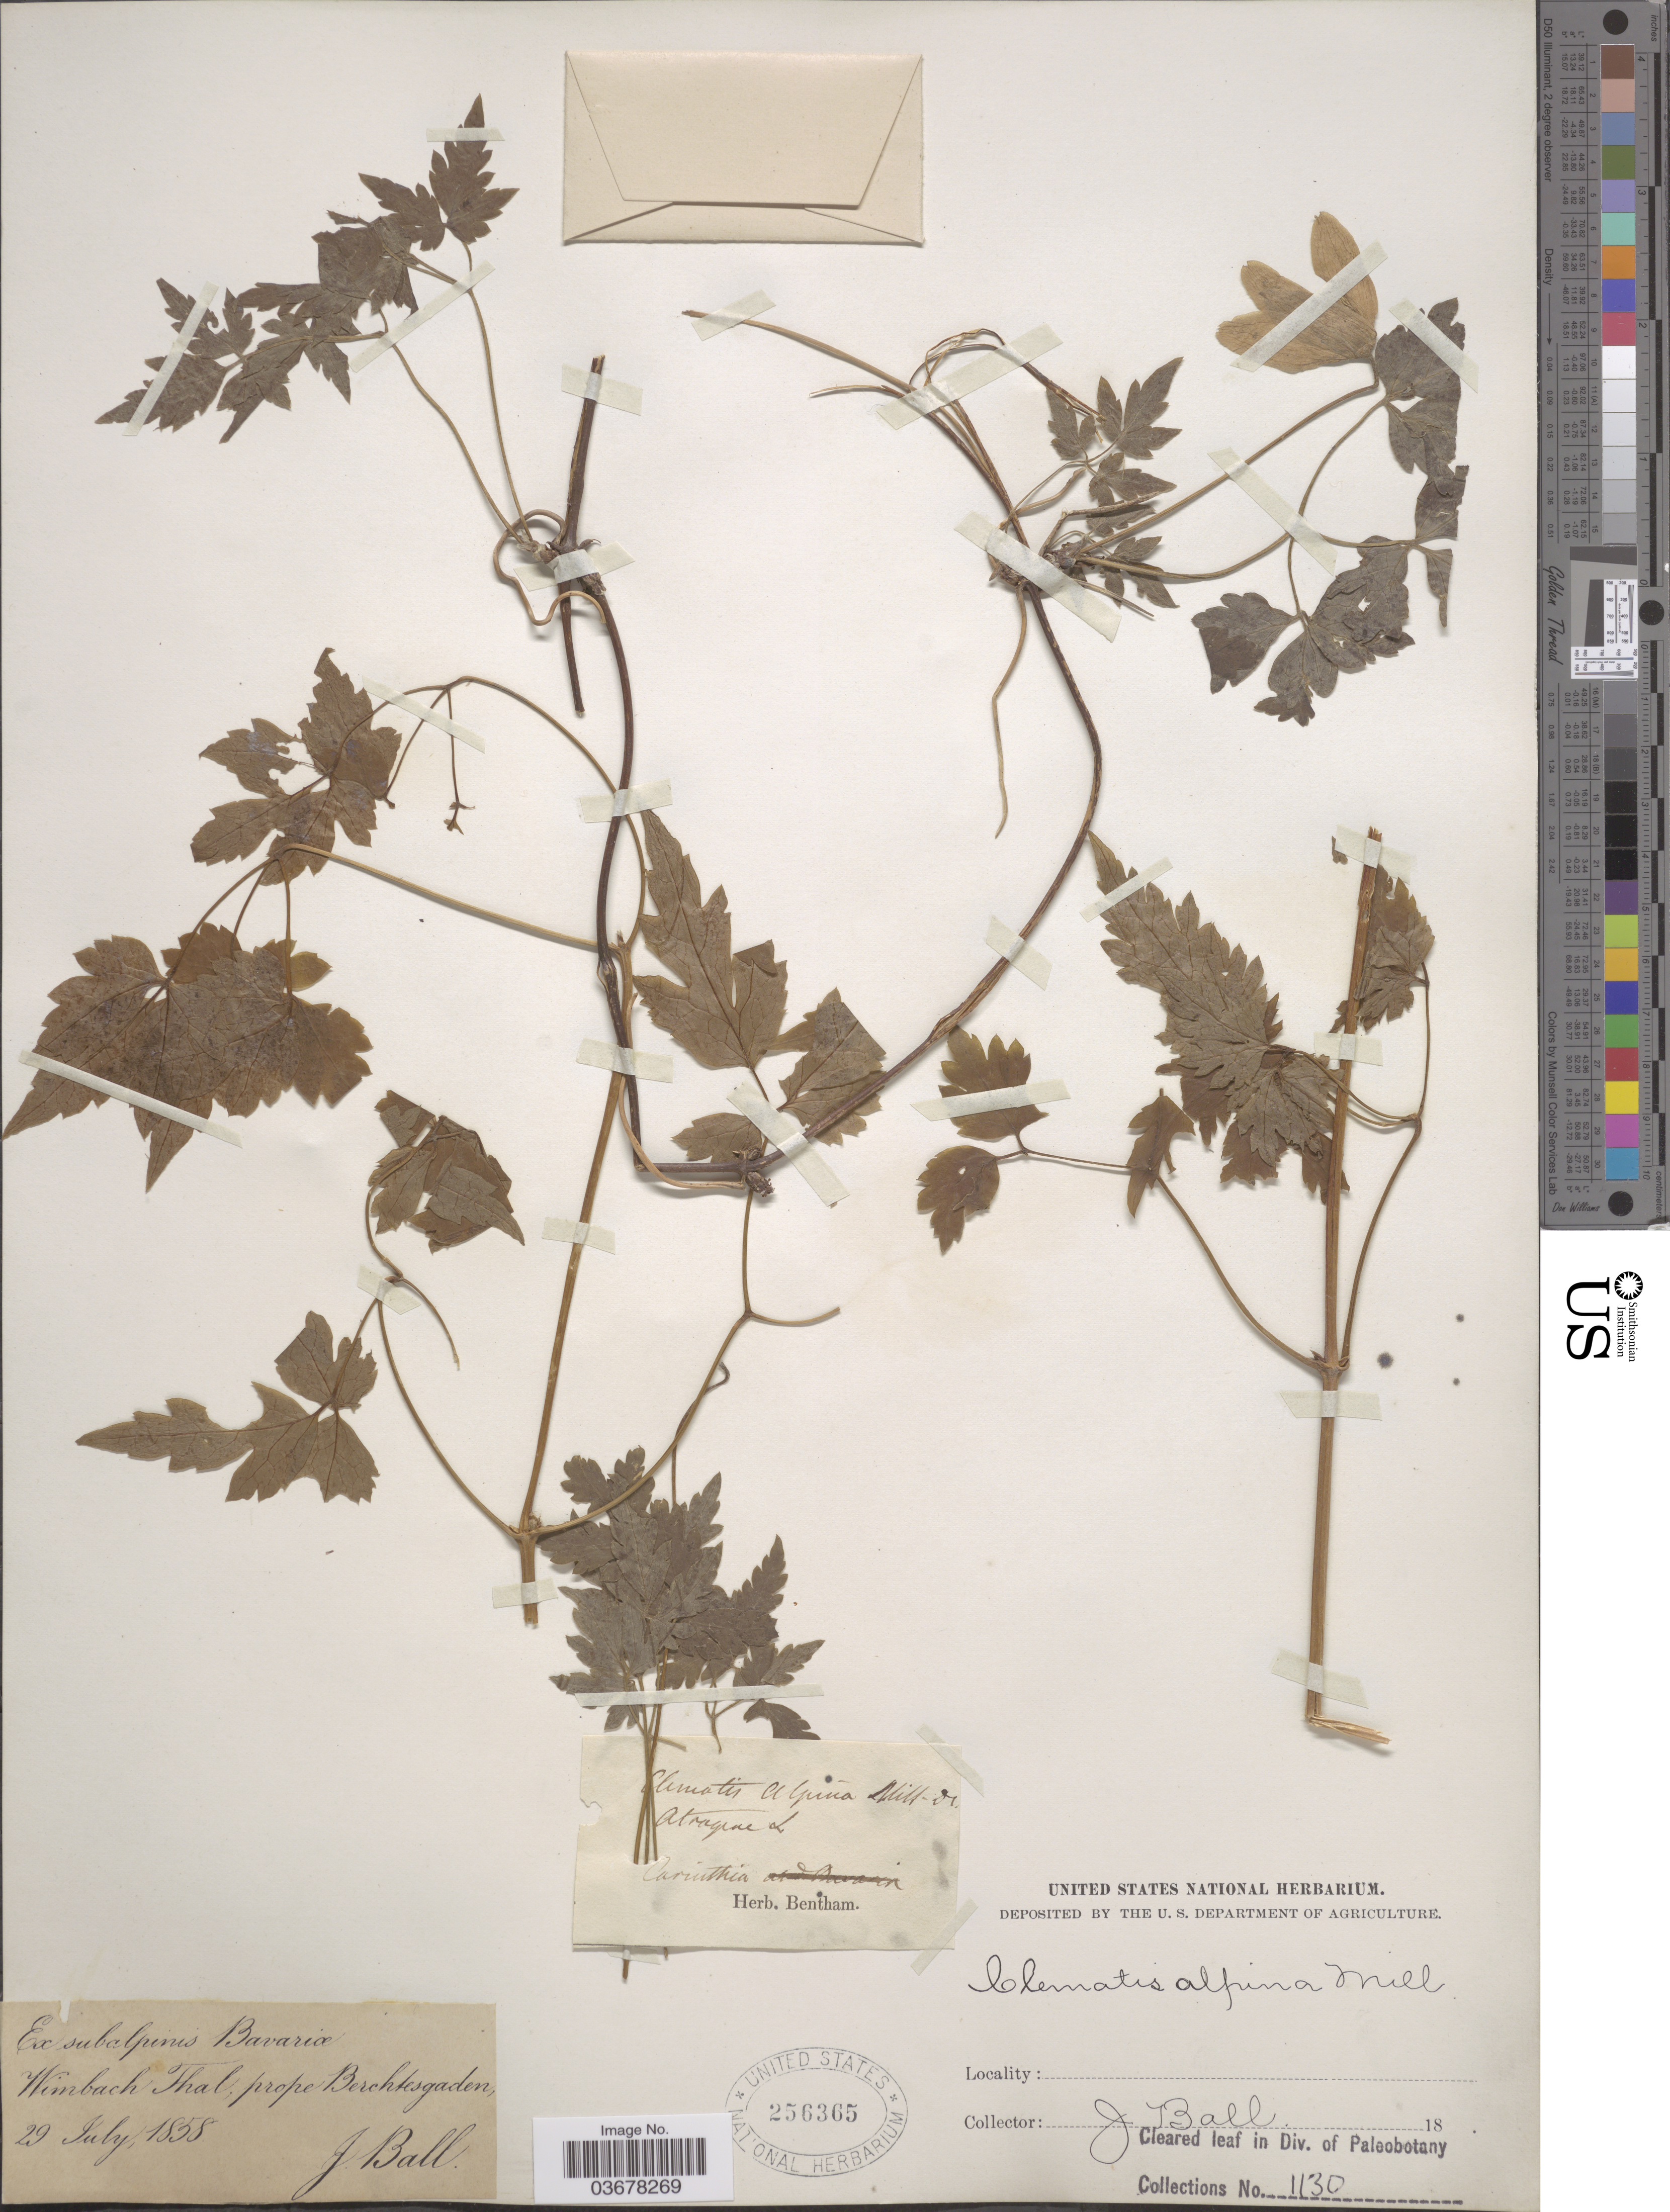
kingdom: Plantae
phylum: Tracheophyta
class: Magnoliopsida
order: Ranunculales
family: Ranunculaceae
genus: Clematis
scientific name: Clematis alpina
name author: (L.) Mill.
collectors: J. Ball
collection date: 1858-07-29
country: Germany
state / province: Bayern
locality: Ex subalpinis Bavariœ Wimbach Thal, prope Berchtesgaden.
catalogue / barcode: US 256365